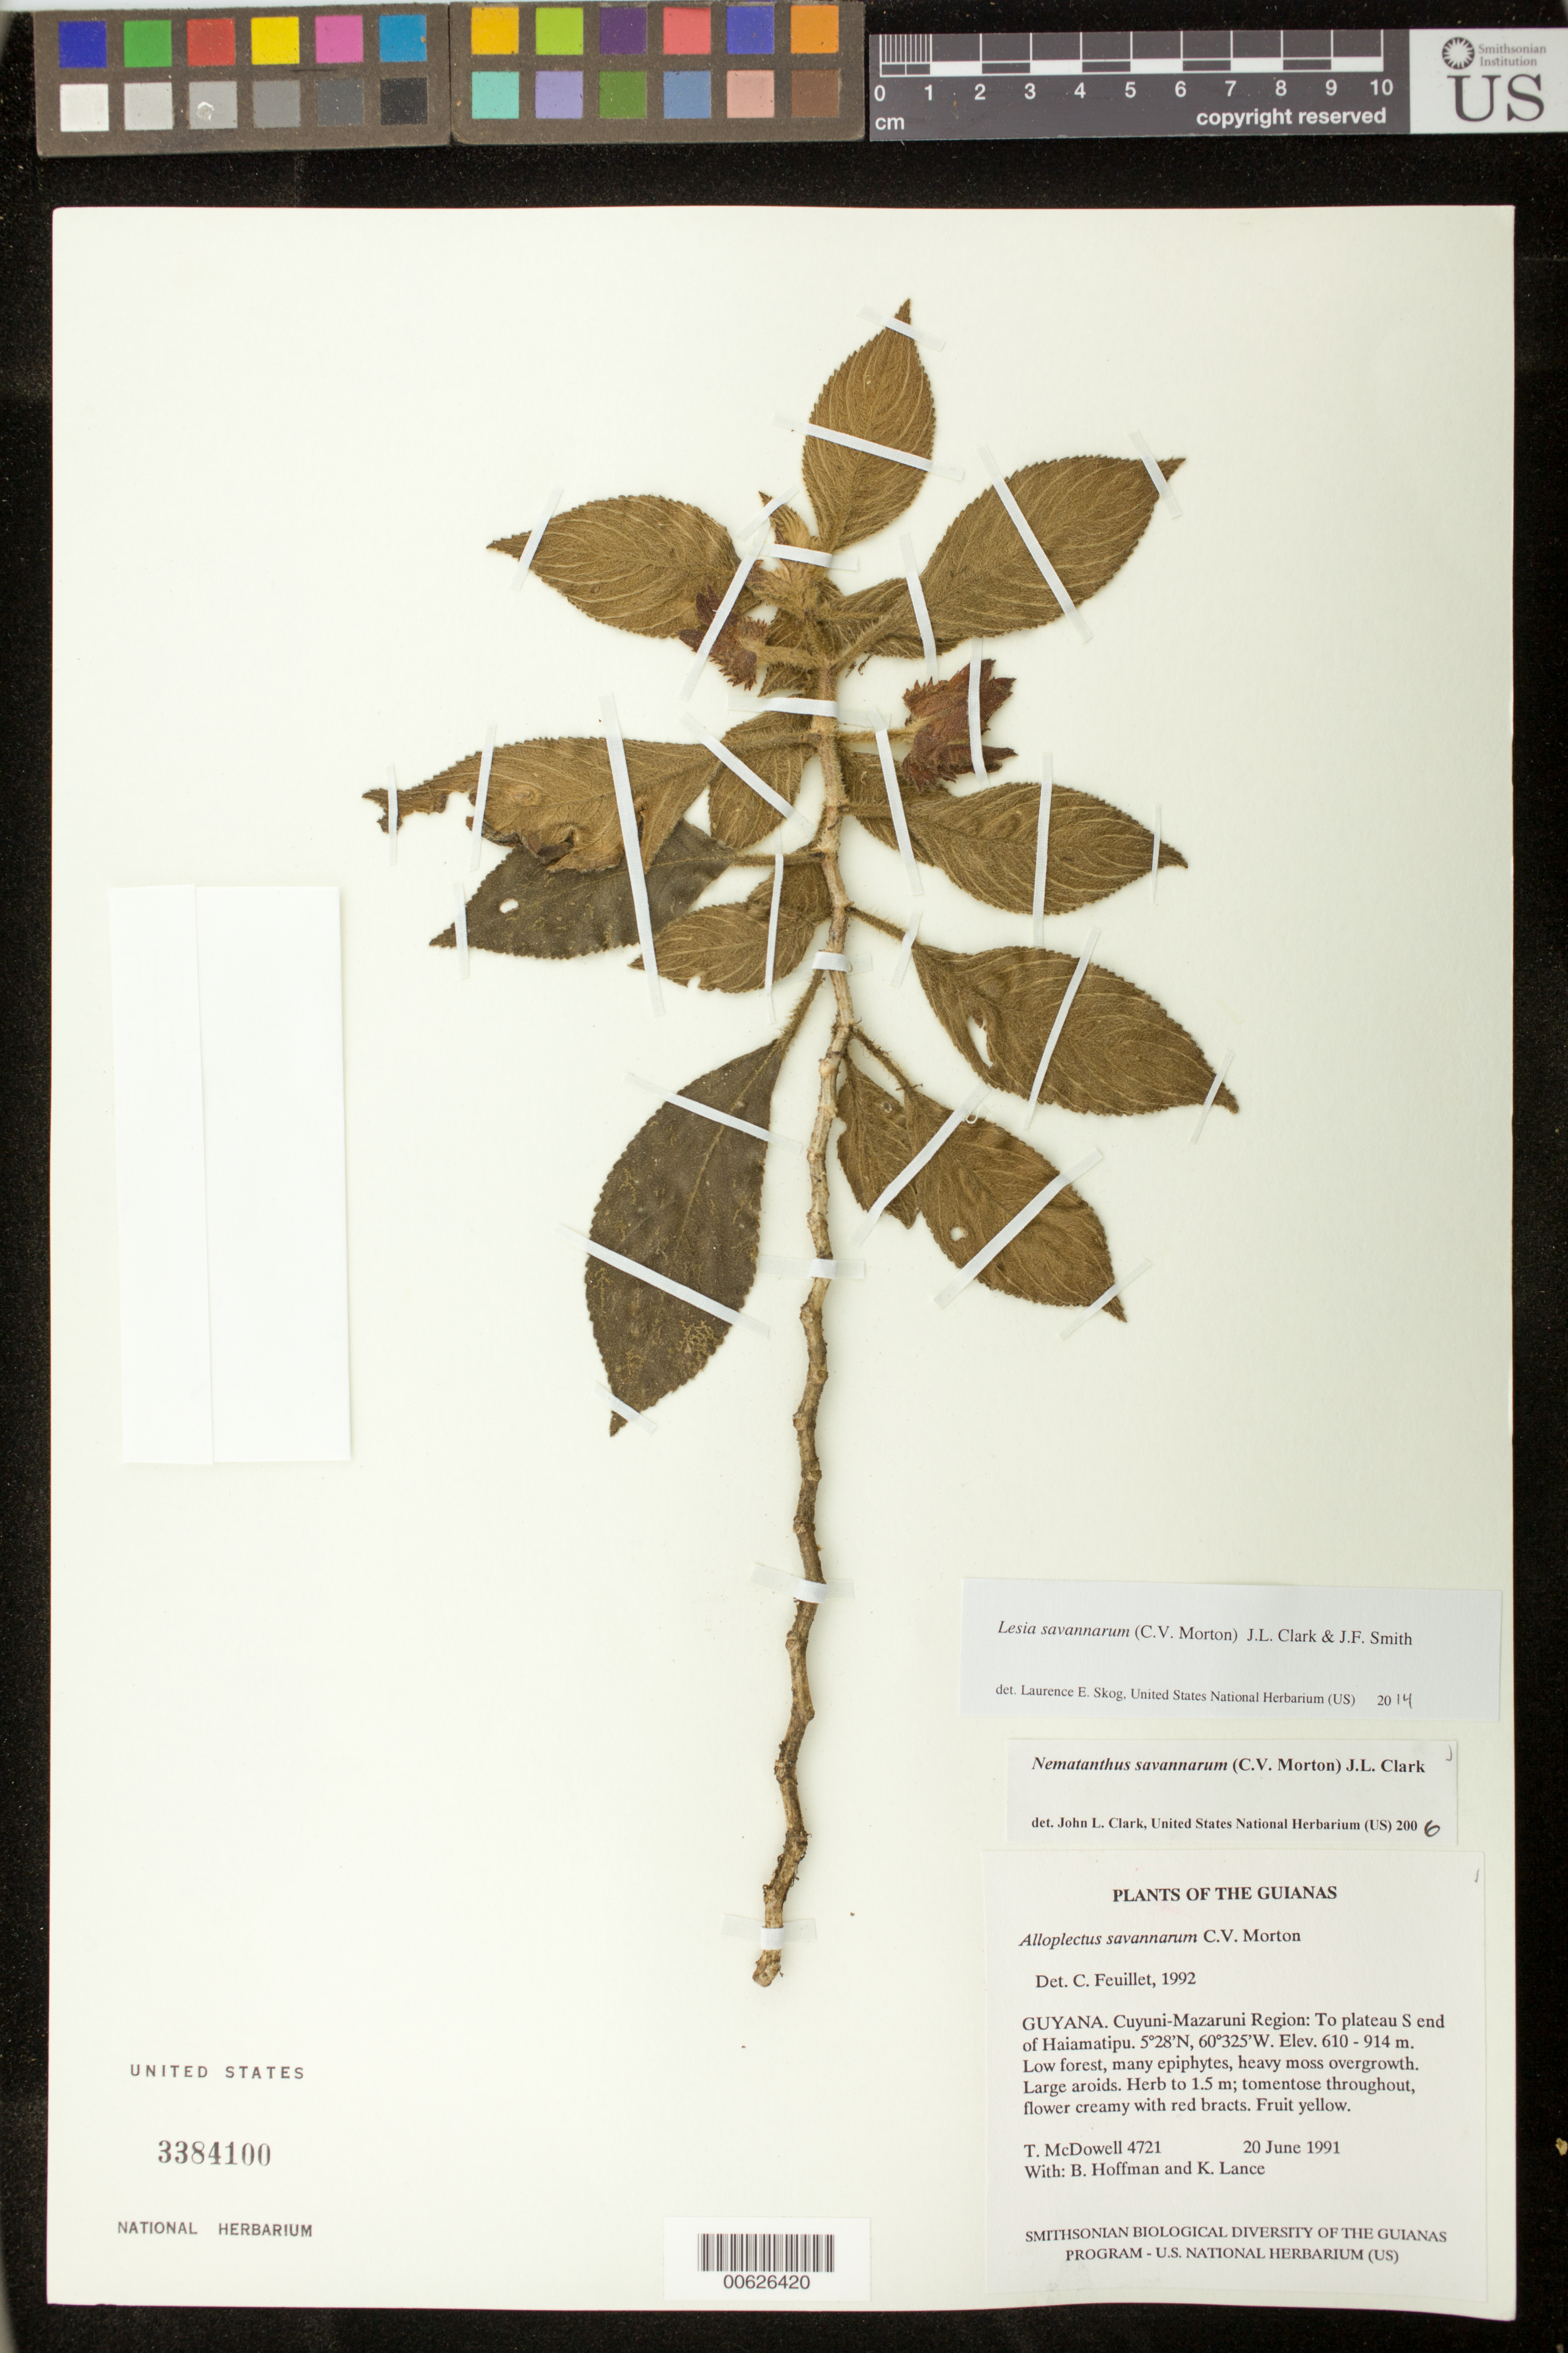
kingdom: Plantae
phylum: Tracheophyta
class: Magnoliopsida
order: Lamiales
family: Gesneriaceae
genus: Lesia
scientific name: Lesia savannarum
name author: (C.V. Morton) J.L. Clark & J.F. Sm.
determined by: Skog, Laurence E.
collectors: T. McDowell, B. Hoffman & K. Lance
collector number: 4721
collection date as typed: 20 Jun 1991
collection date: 1991-06-20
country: Guyana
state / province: Cuyuni-Mazaruni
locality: To plateau S end of Haiamatipu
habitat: Low forest, many epiphytes, heavy moss overgrowth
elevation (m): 610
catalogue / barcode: US 3384100